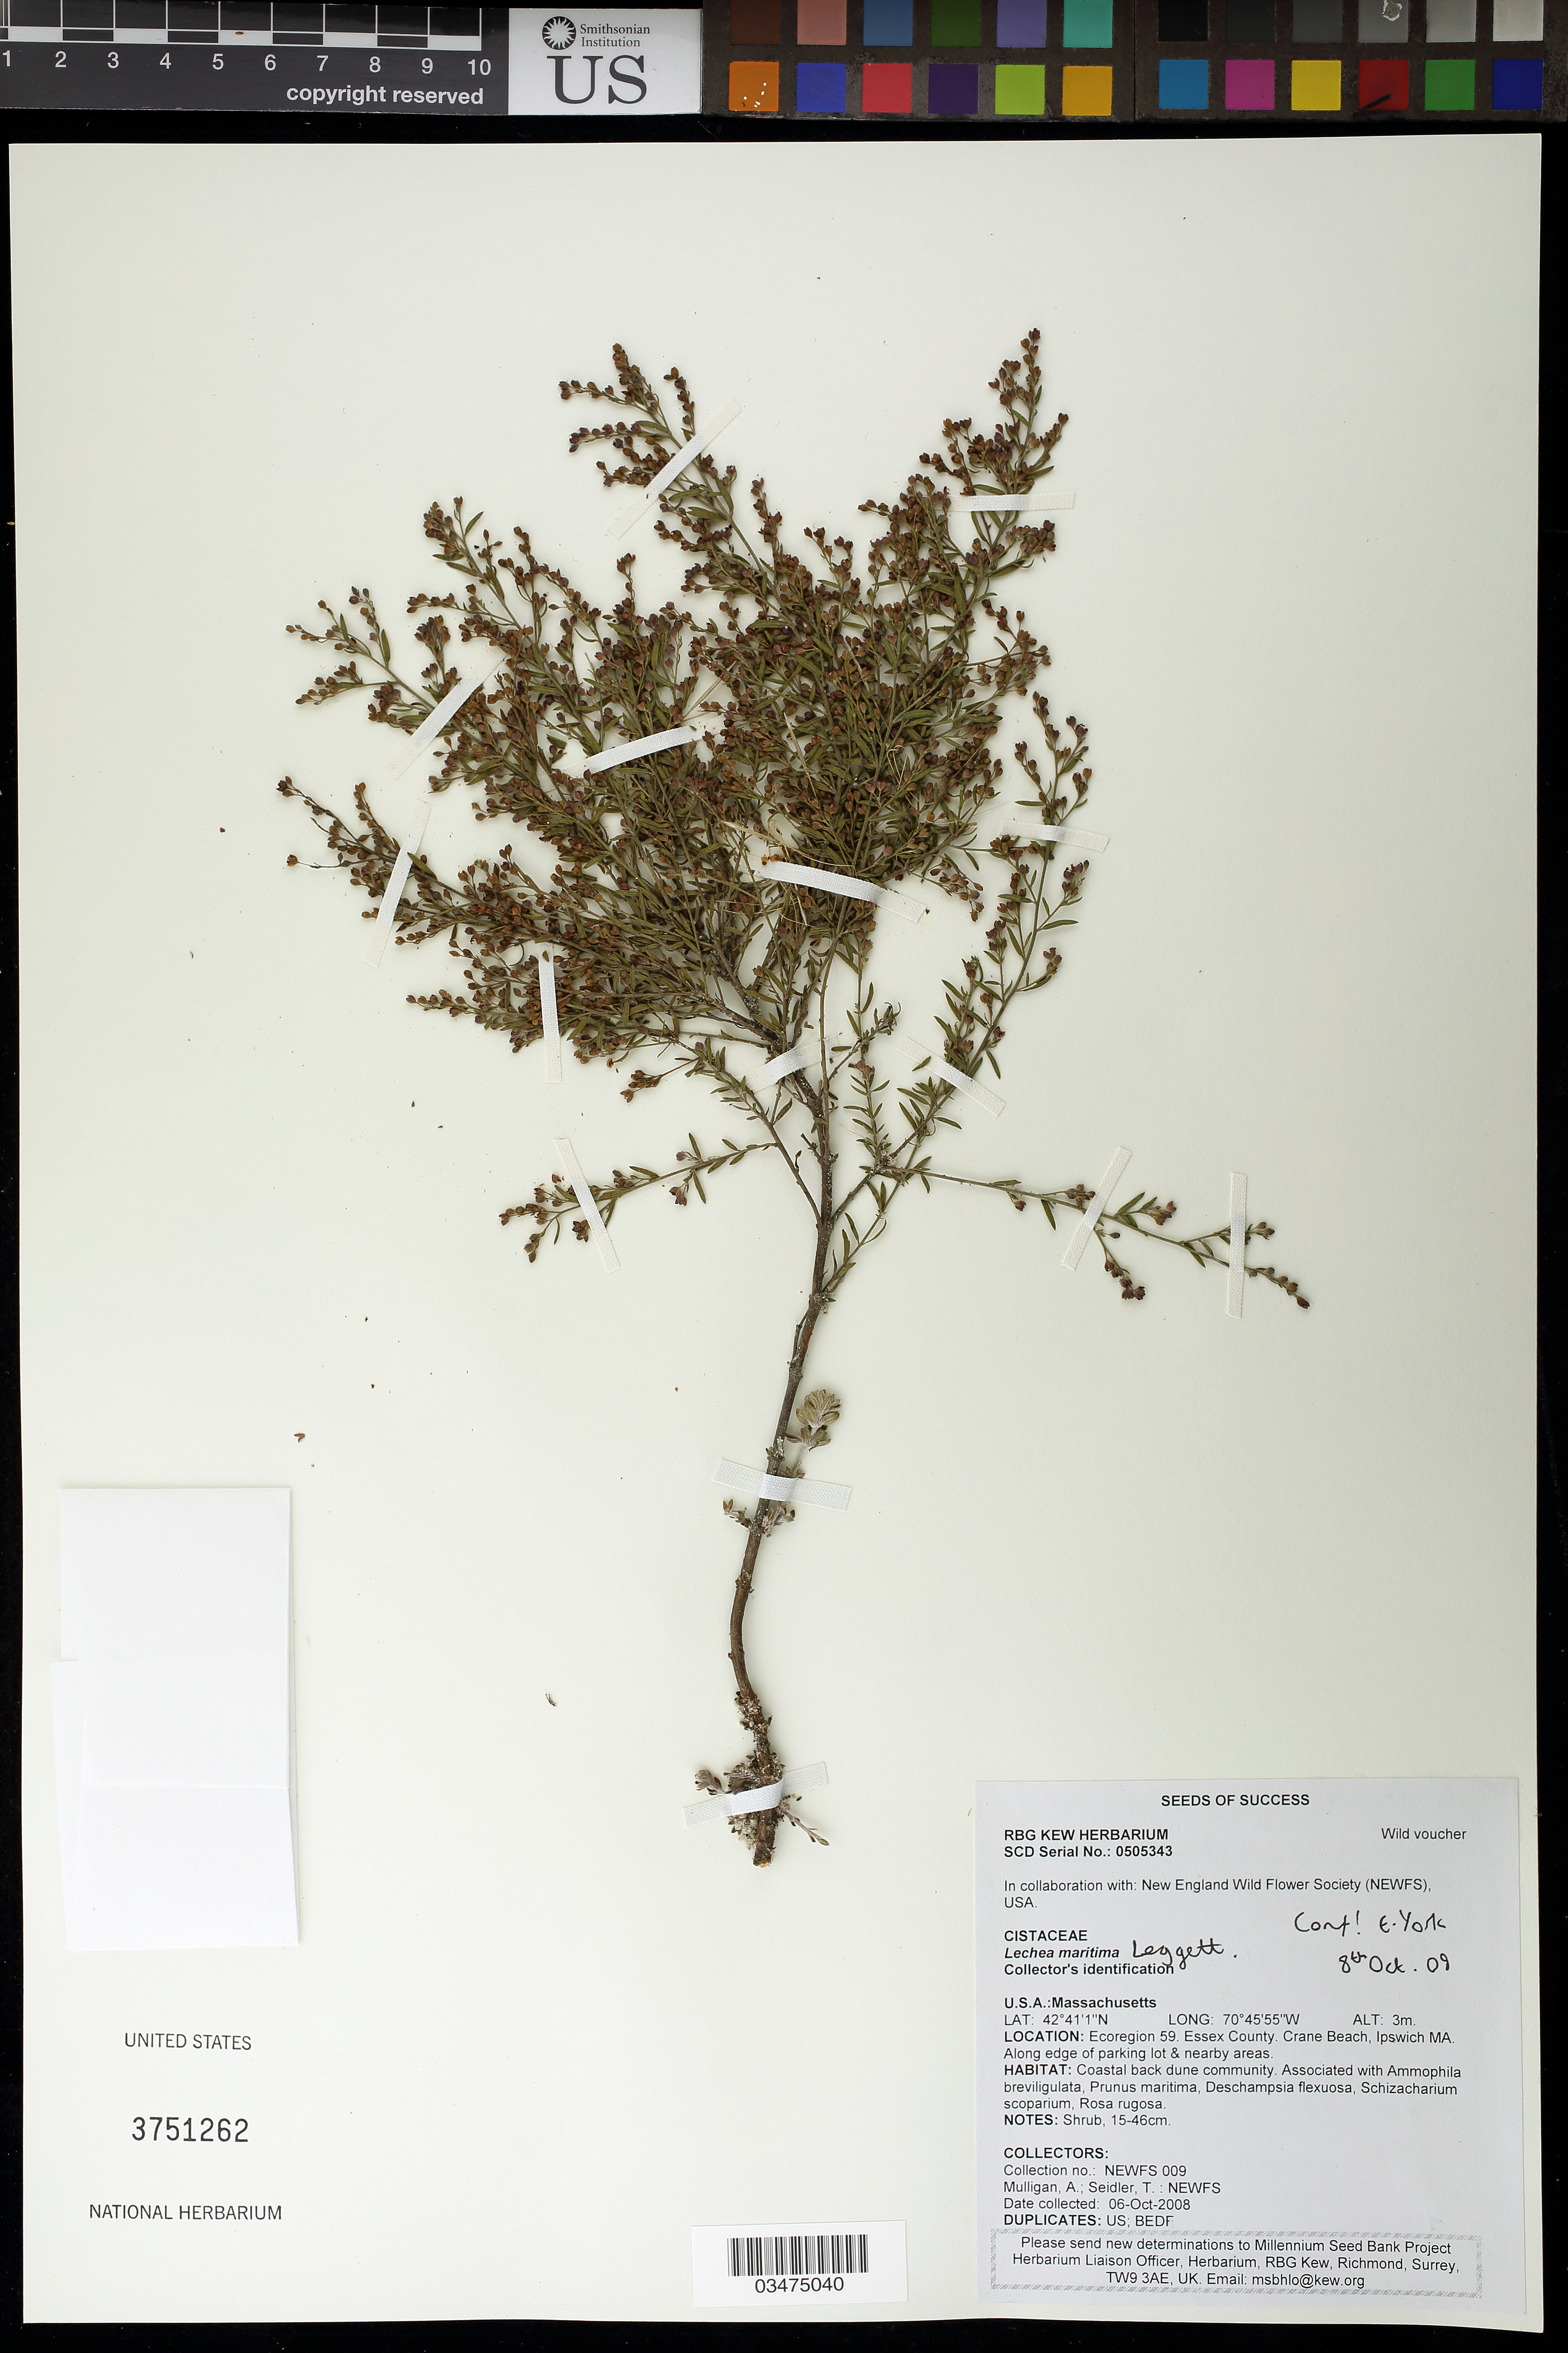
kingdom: Plantae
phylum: Tracheophyta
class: Magnoliopsida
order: Malvales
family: Cistaceae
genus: Lechea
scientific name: Lechea maritima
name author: Legg.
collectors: A. Mulligan & T. Seidler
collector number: NEWFS 009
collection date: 2008-10-06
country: United States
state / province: Massachusetts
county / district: Essex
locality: Crane Beach, Ipswich. Along edges of parking lot and nearby areas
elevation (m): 3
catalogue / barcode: US 3751262